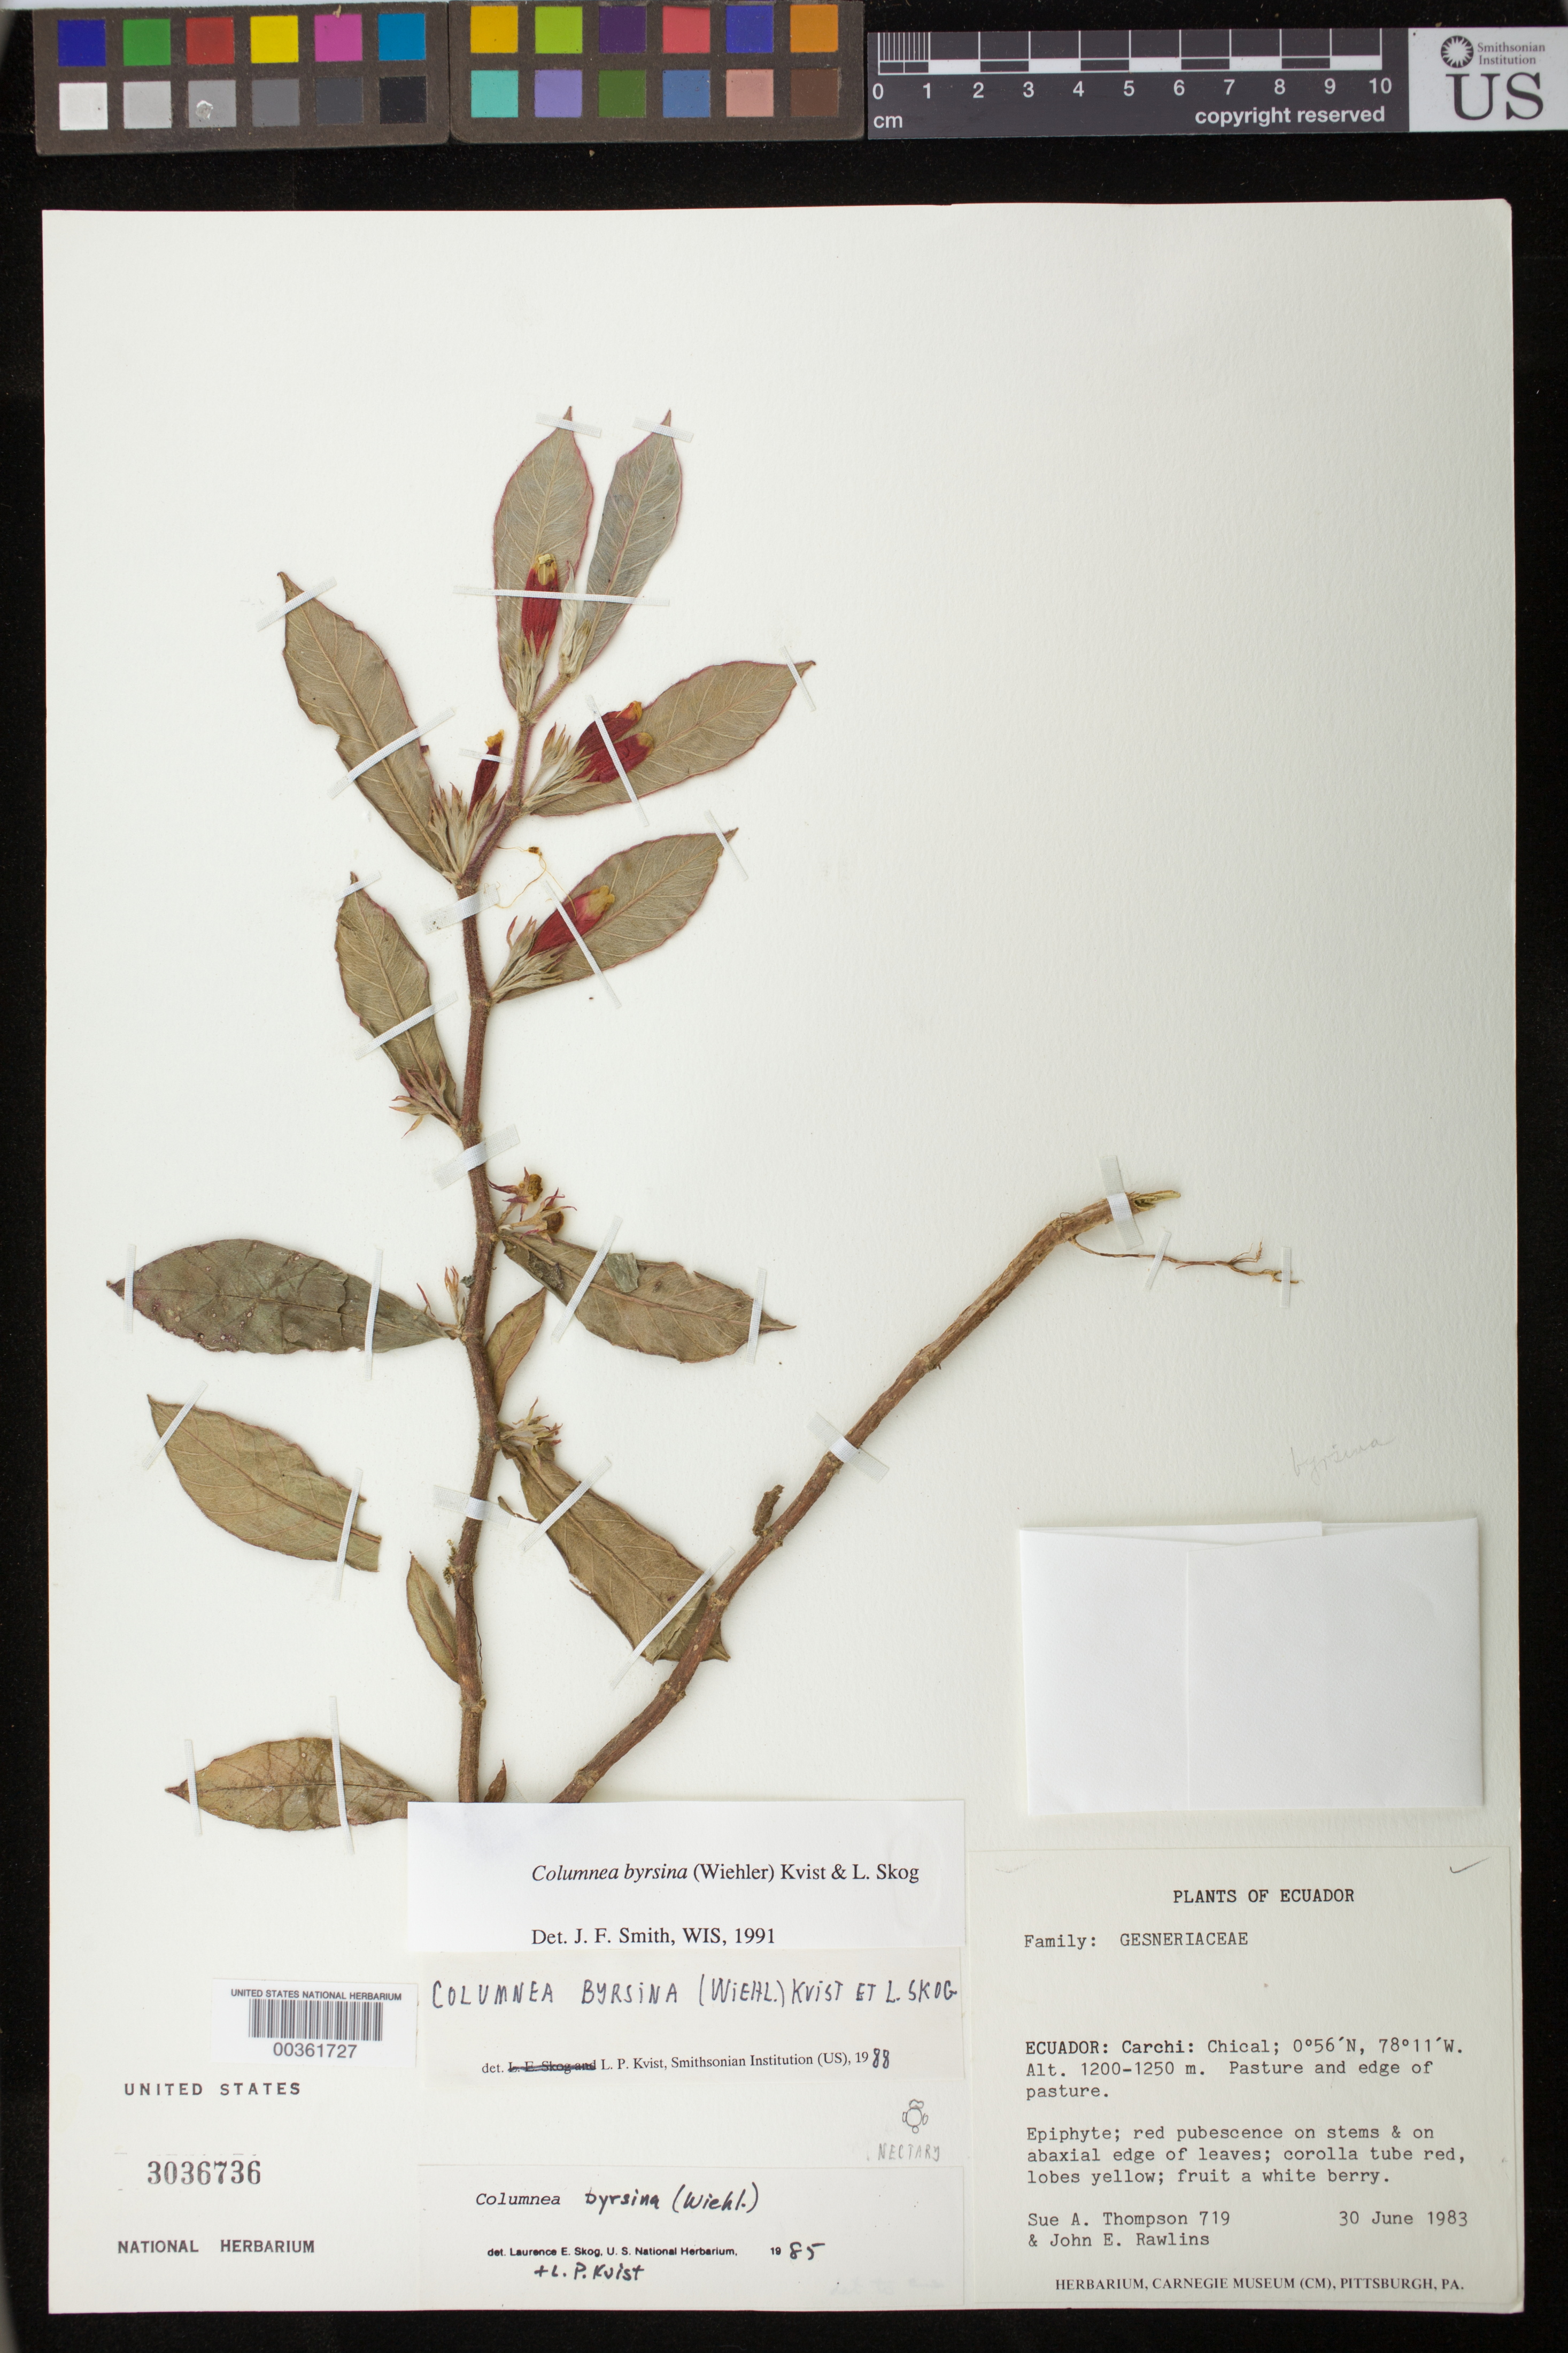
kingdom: Plantae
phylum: Tracheophyta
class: Magnoliopsida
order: Lamiales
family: Gesneriaceae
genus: Columnea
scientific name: Columnea byrsina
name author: (Wiehler) L.P. Kvist & L.E. Skog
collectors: S. A. Thompson & J. Rawlins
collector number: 719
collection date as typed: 30 Jun 1983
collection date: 1983-06-30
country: Ecuador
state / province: Carchi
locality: Chical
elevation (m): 1200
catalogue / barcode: US 3036736